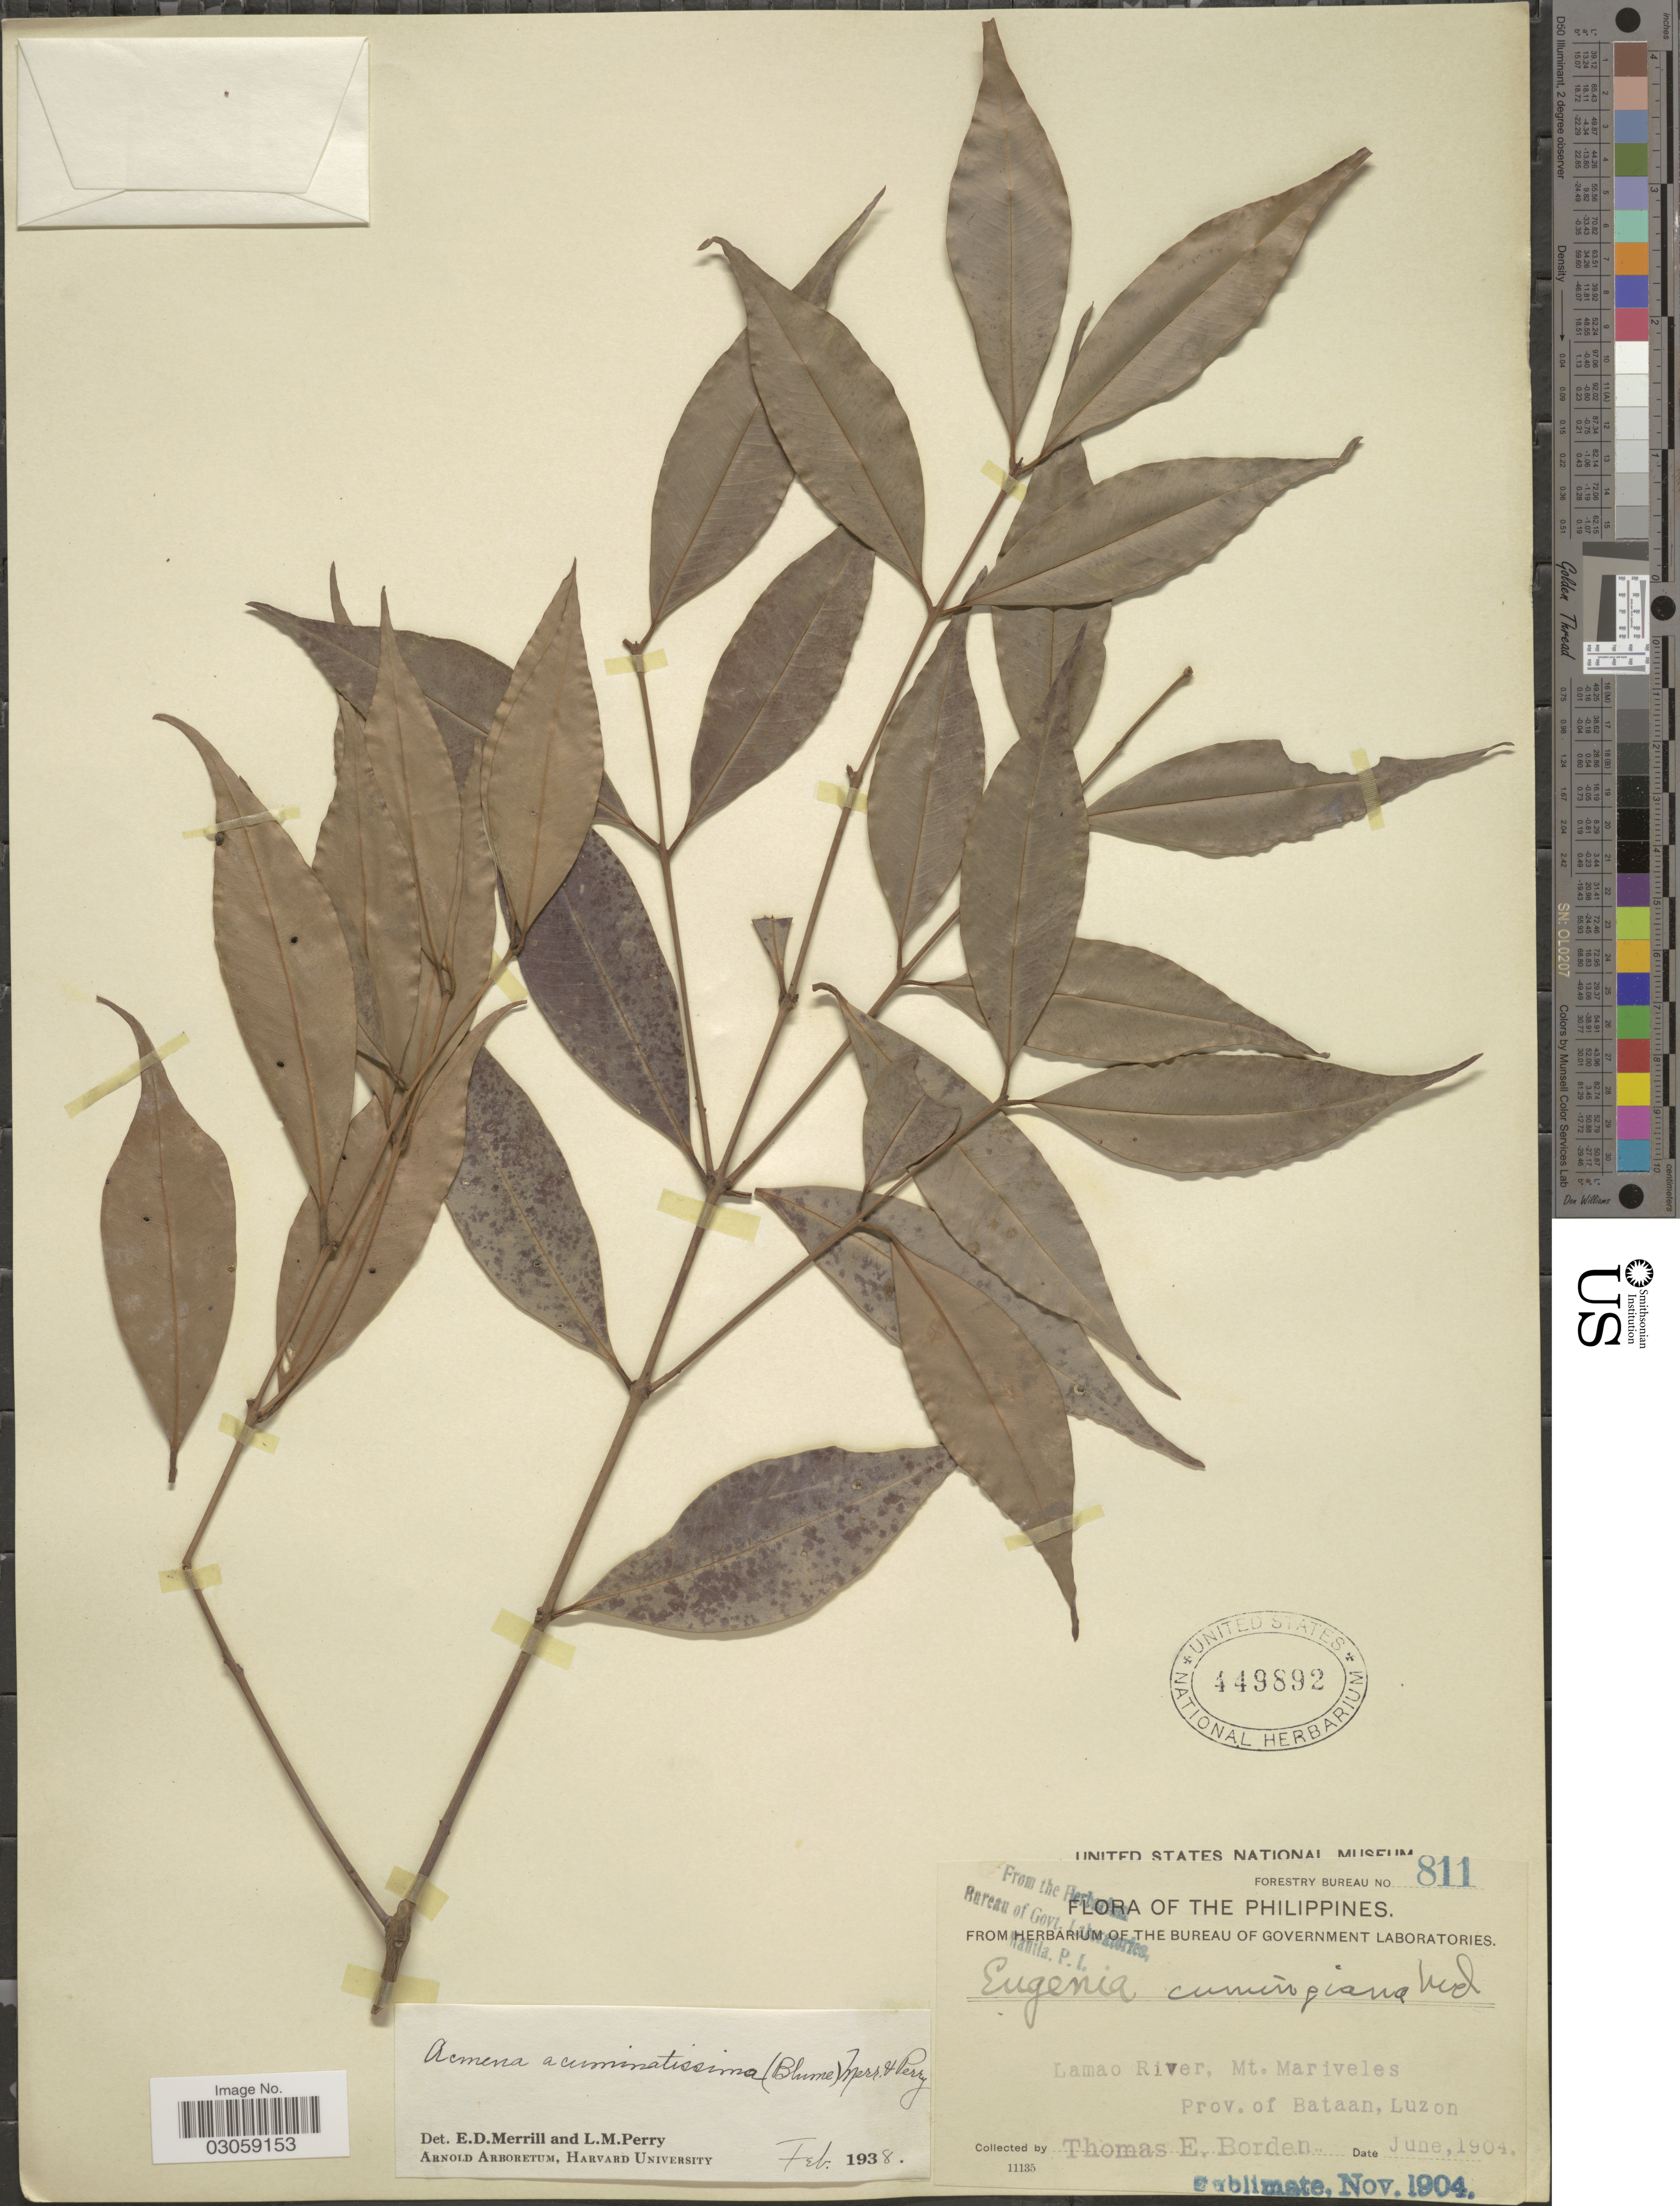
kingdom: Plantae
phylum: Tracheophyta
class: Magnoliopsida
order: Myrtales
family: Myrtaceae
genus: Syzygium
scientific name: Syzygium acuminatissimum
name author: (Blume) DC.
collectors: T. E. Borden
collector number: Forestry Bureau 811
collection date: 1904-06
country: Philippines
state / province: Central Luzon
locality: Lamao River, Mt. Mariveles, Prov. of Bataan, Luzon.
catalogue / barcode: US 449892